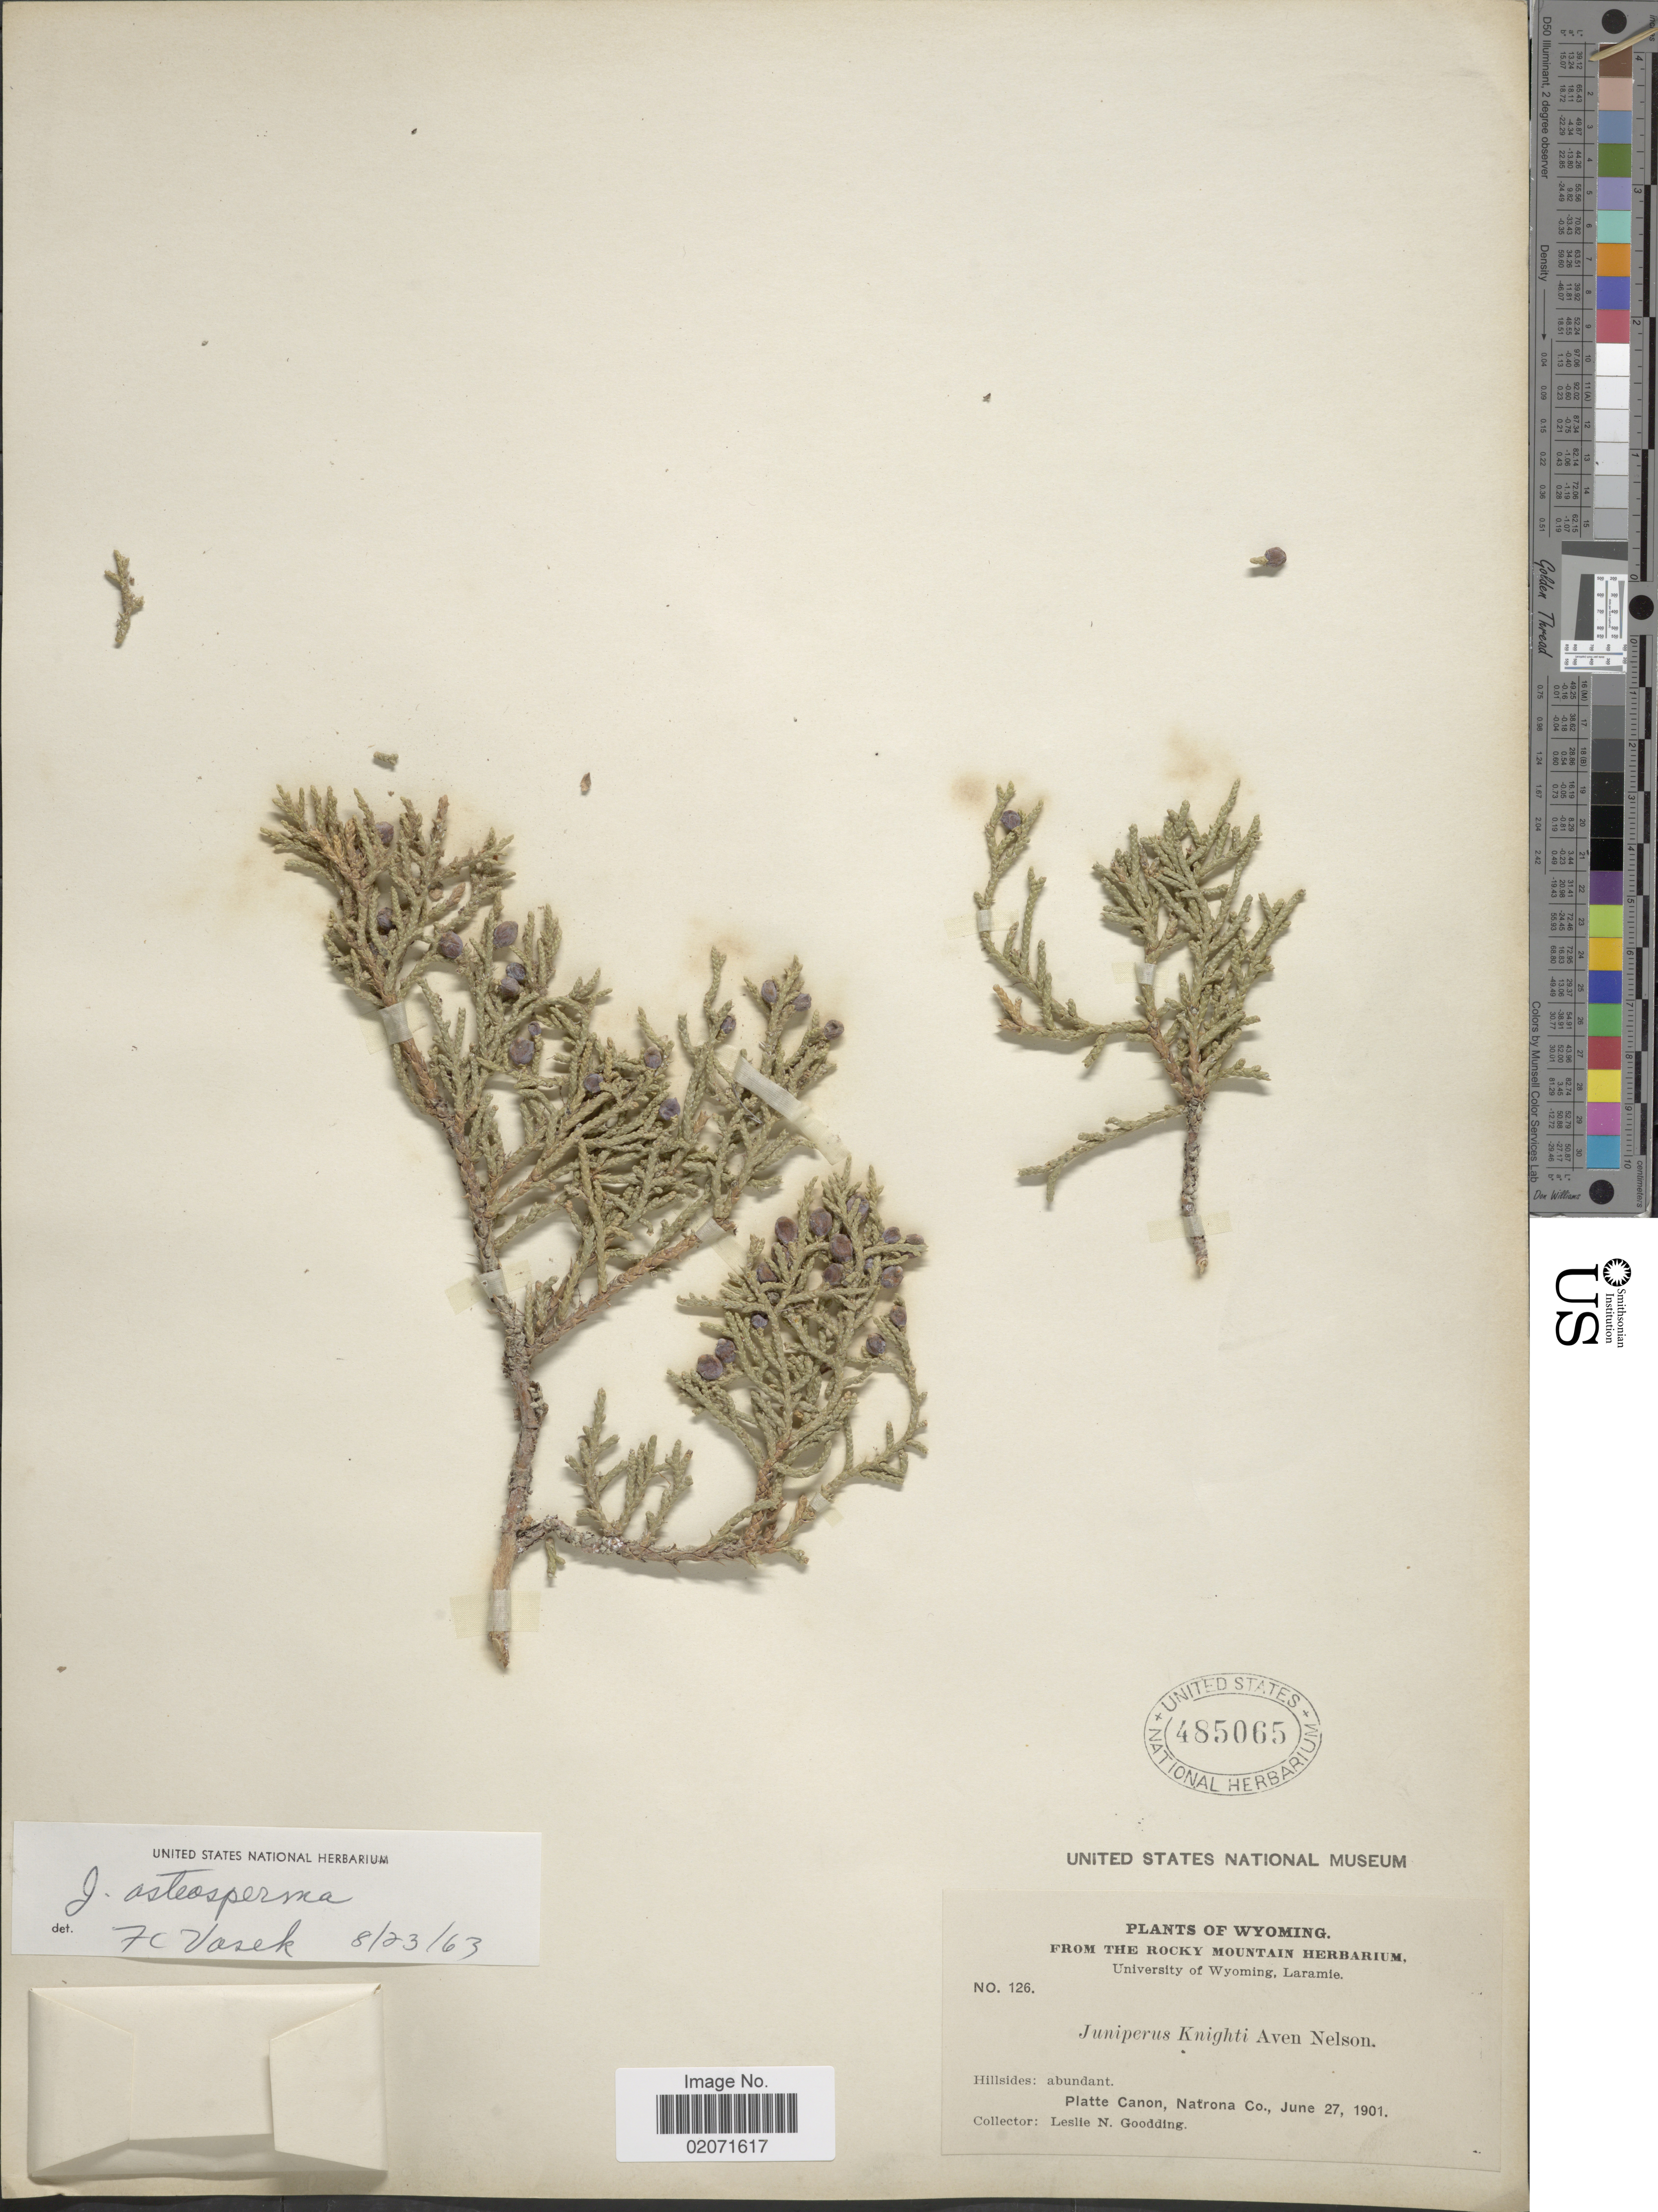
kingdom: Plantae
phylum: Tracheophyta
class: Pinopsida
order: Pinales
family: Cupressaceae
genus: Juniperus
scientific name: Juniperus osteosperma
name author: (Torr.) Little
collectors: L. N. Goodding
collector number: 126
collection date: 1901-06-27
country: United States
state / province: Wyoming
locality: Platte Canon, Natrona Co.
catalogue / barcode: US 485065